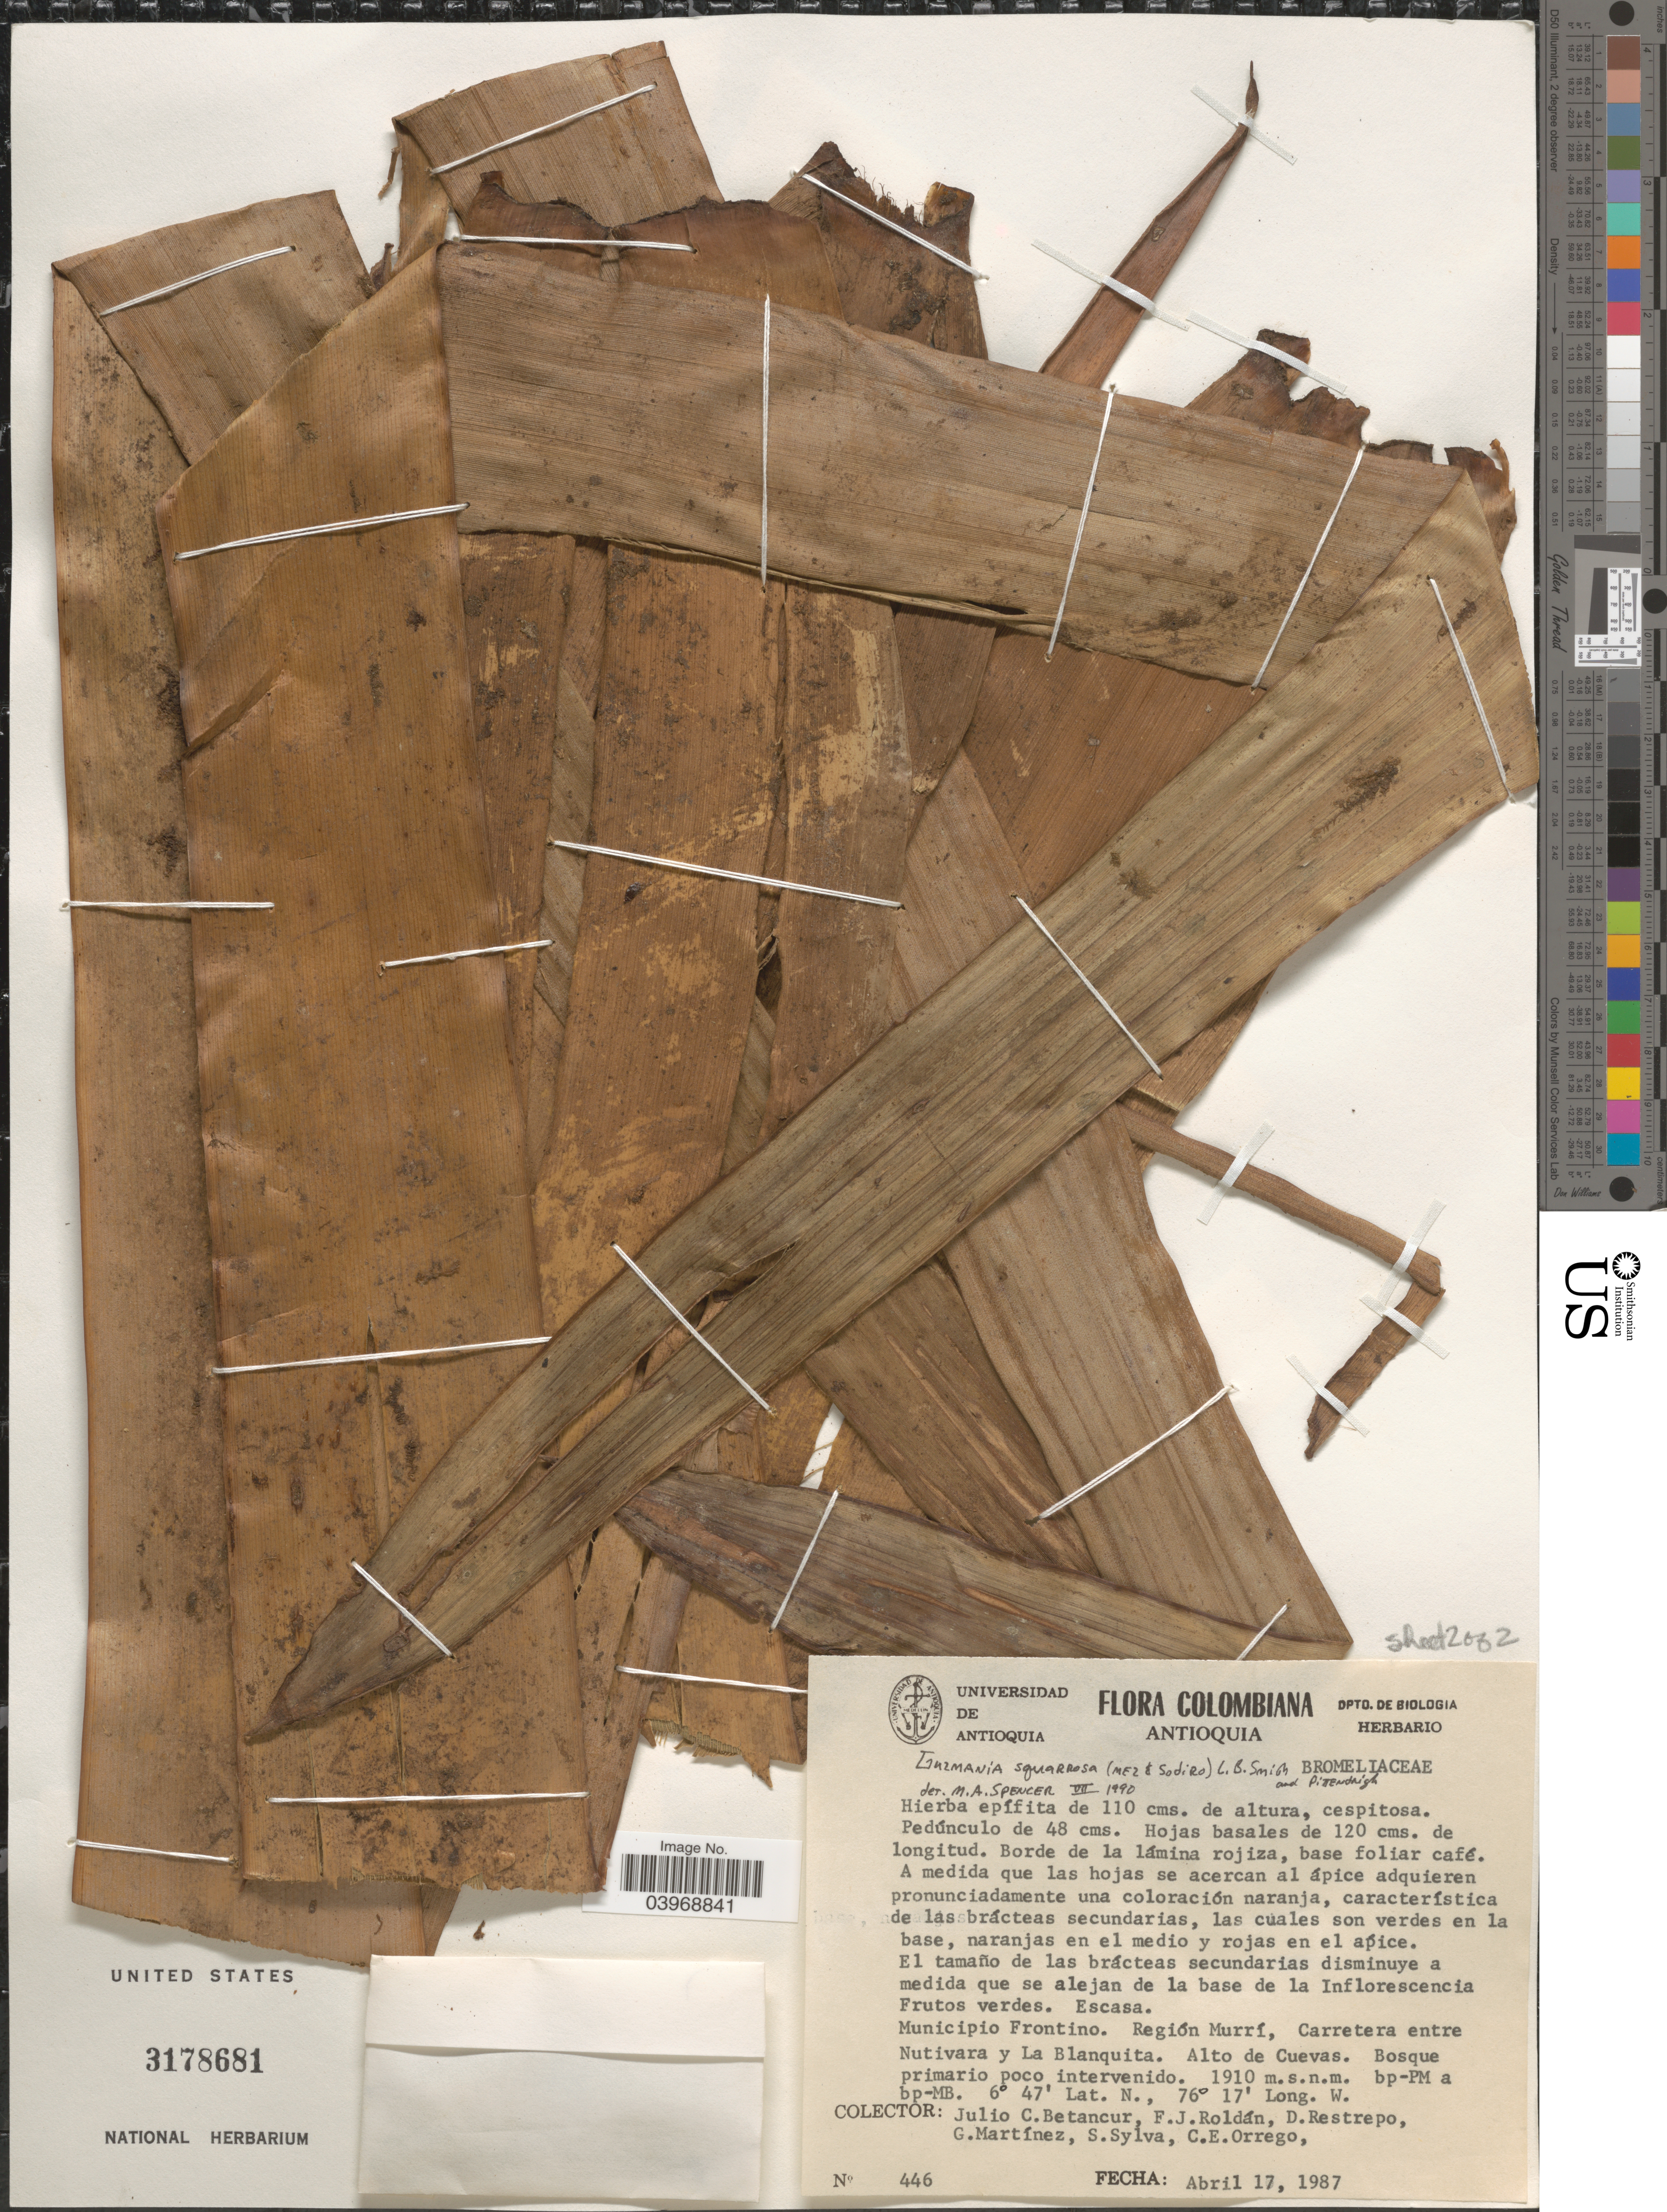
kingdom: Plantae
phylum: Tracheophyta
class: Liliopsida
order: Poales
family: Bromeliaceae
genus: Guzmania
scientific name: Guzmania squarrosa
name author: (Mez & Sodiro) L.B. Sm. & Pittendr.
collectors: J. C. Betancur, F. J. Roldán, D. Restrepo, G. Martínez & et al.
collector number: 446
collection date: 1987-04-17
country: Colombia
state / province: Antioquia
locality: Municipio Frontino. Región Murrí, Carretera entre Nutivara y La Blanquita. Alto de Cuevas. Bosque primario poco intervenido.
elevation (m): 1910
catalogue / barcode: US 3178681